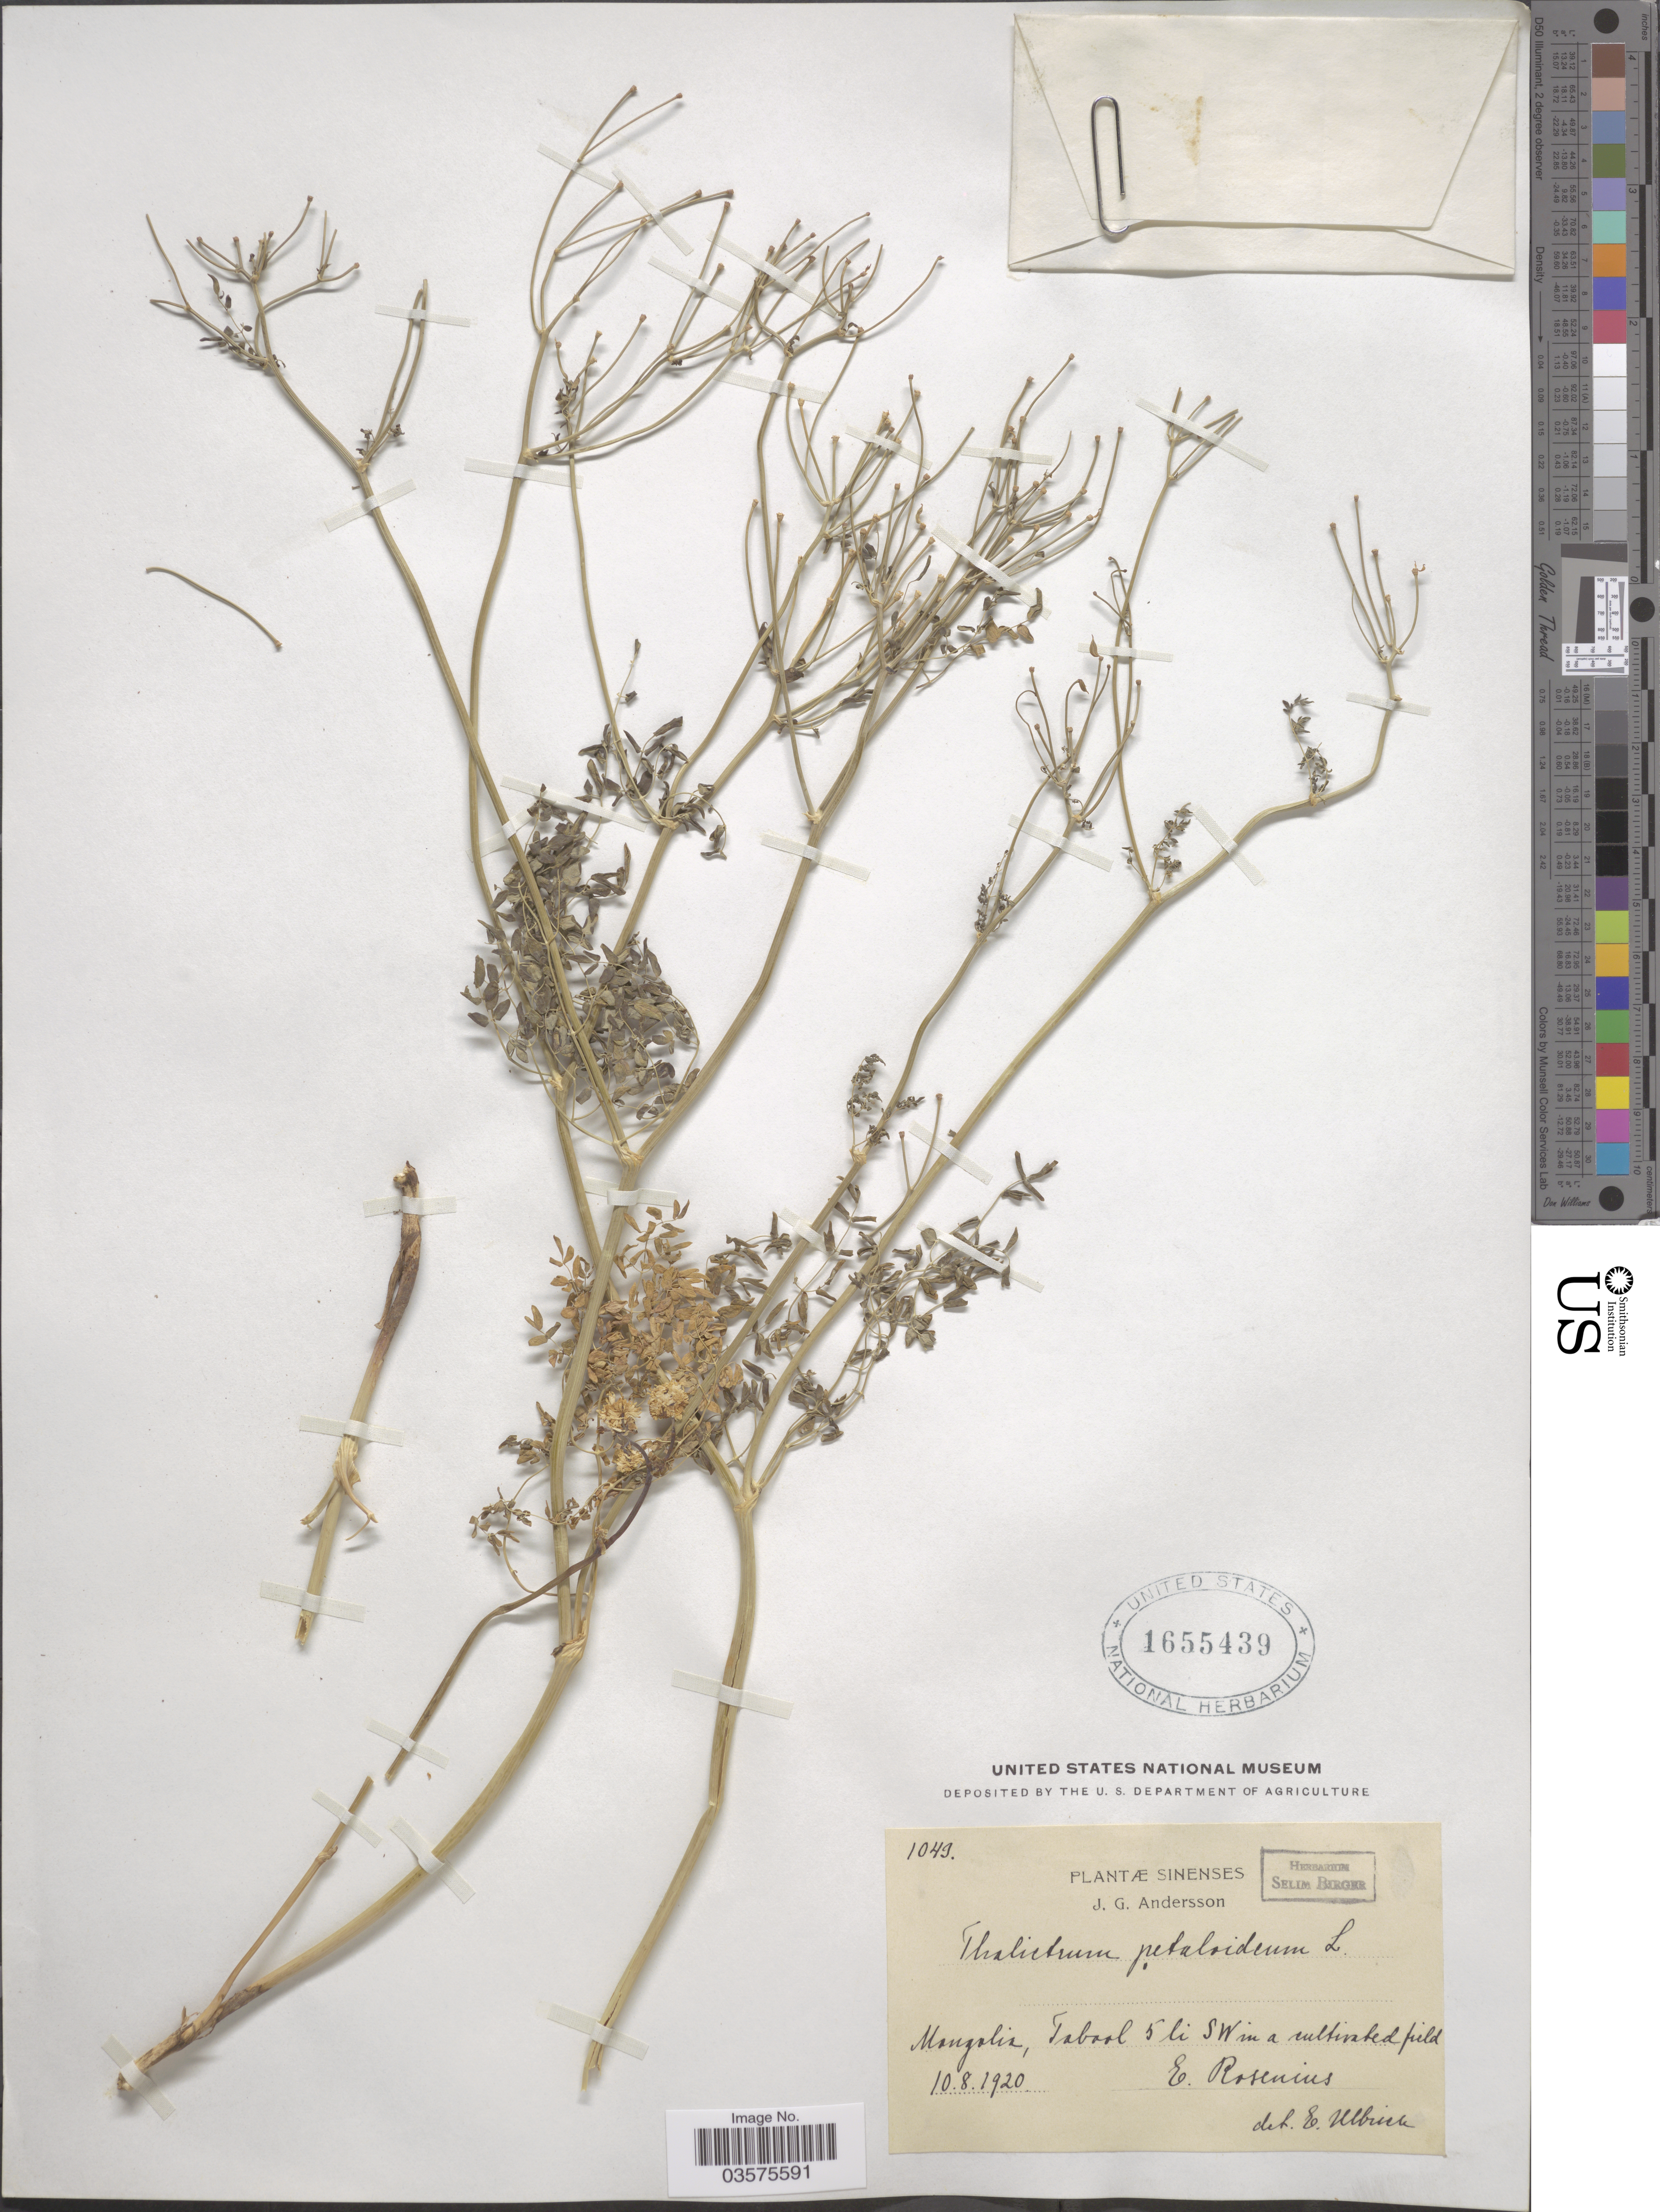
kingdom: Plantae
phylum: Tracheophyta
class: Magnoliopsida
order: Ranunculales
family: Ranunculaceae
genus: Thalictrum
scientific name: Thalictrum petaloideum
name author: L.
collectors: E. Rosenius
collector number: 1049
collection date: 1920-08-10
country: Mongolia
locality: Tabool 5 li SW in a cultivated field.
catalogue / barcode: US 1655439